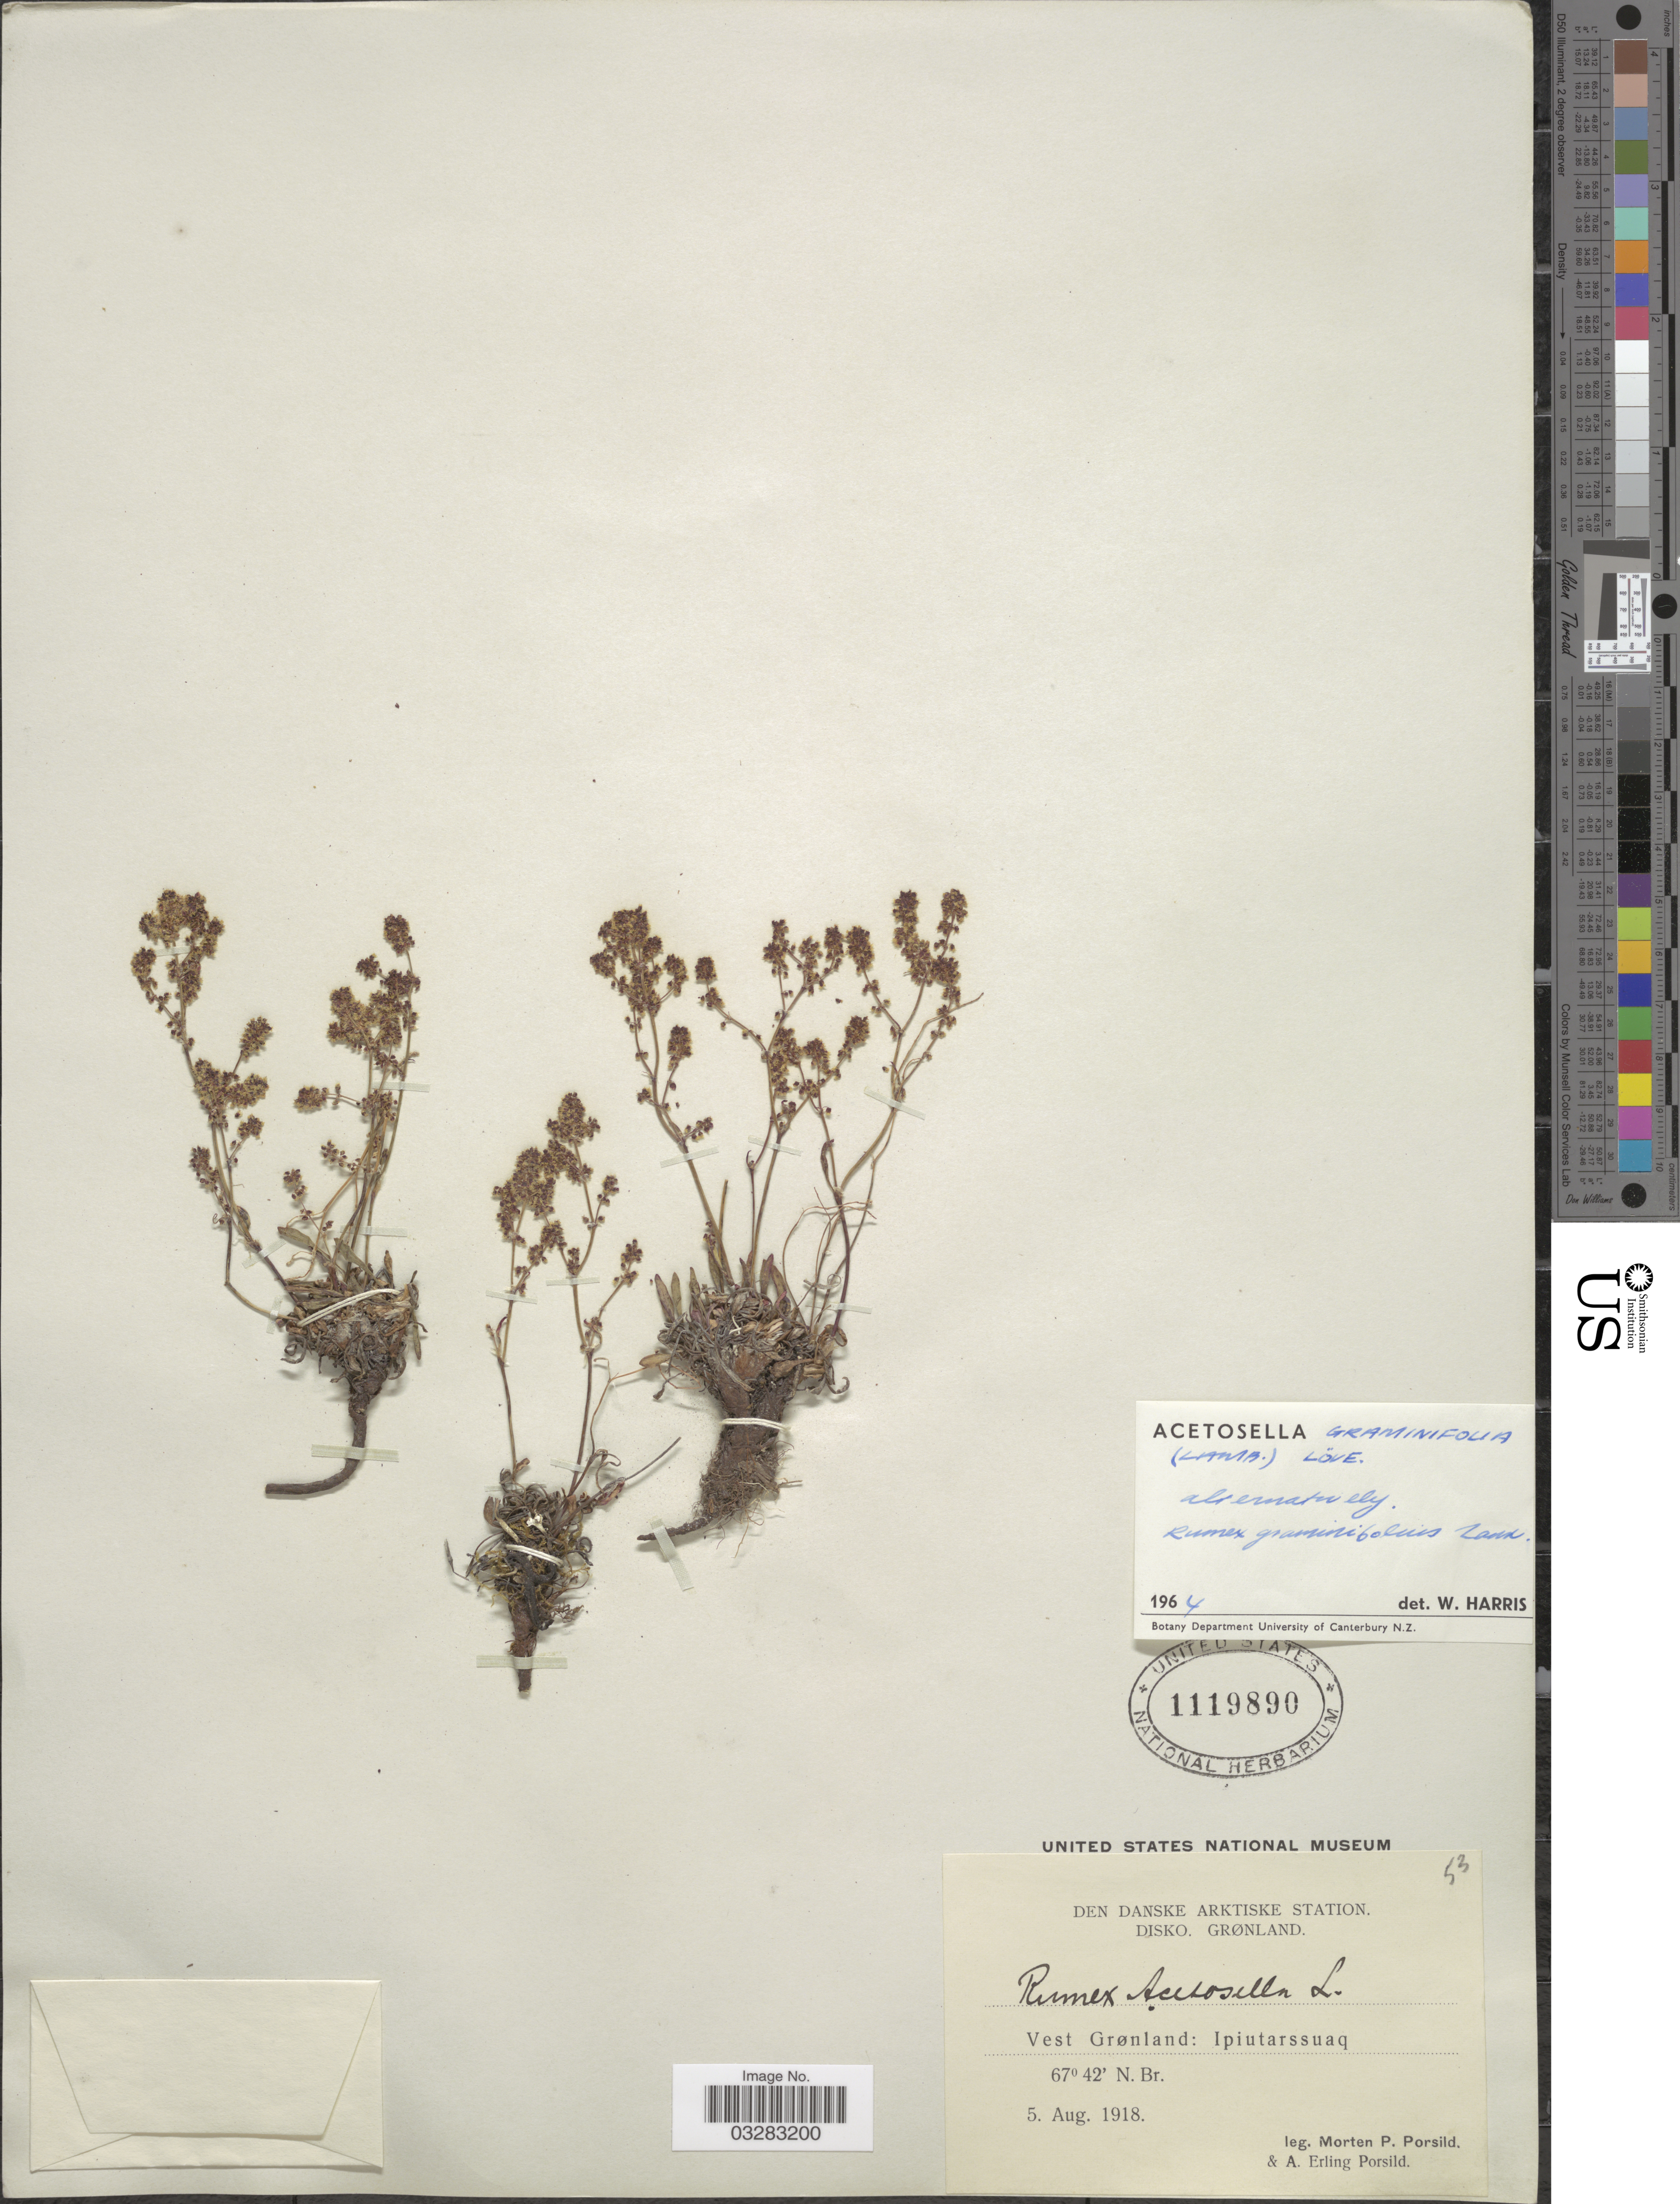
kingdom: Plantae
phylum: Tracheophyta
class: Magnoliopsida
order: Caryophyllales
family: Polygonaceae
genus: Rumex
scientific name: Rumex acetosella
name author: L.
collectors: M. P. Porsild & A. E. Porsild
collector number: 53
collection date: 1918-08-05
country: Greenland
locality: Den Danske Arktiske Station. Disko. Grønland. Vest Grønland: Ipiutarssauaq.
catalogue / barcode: US 1119890